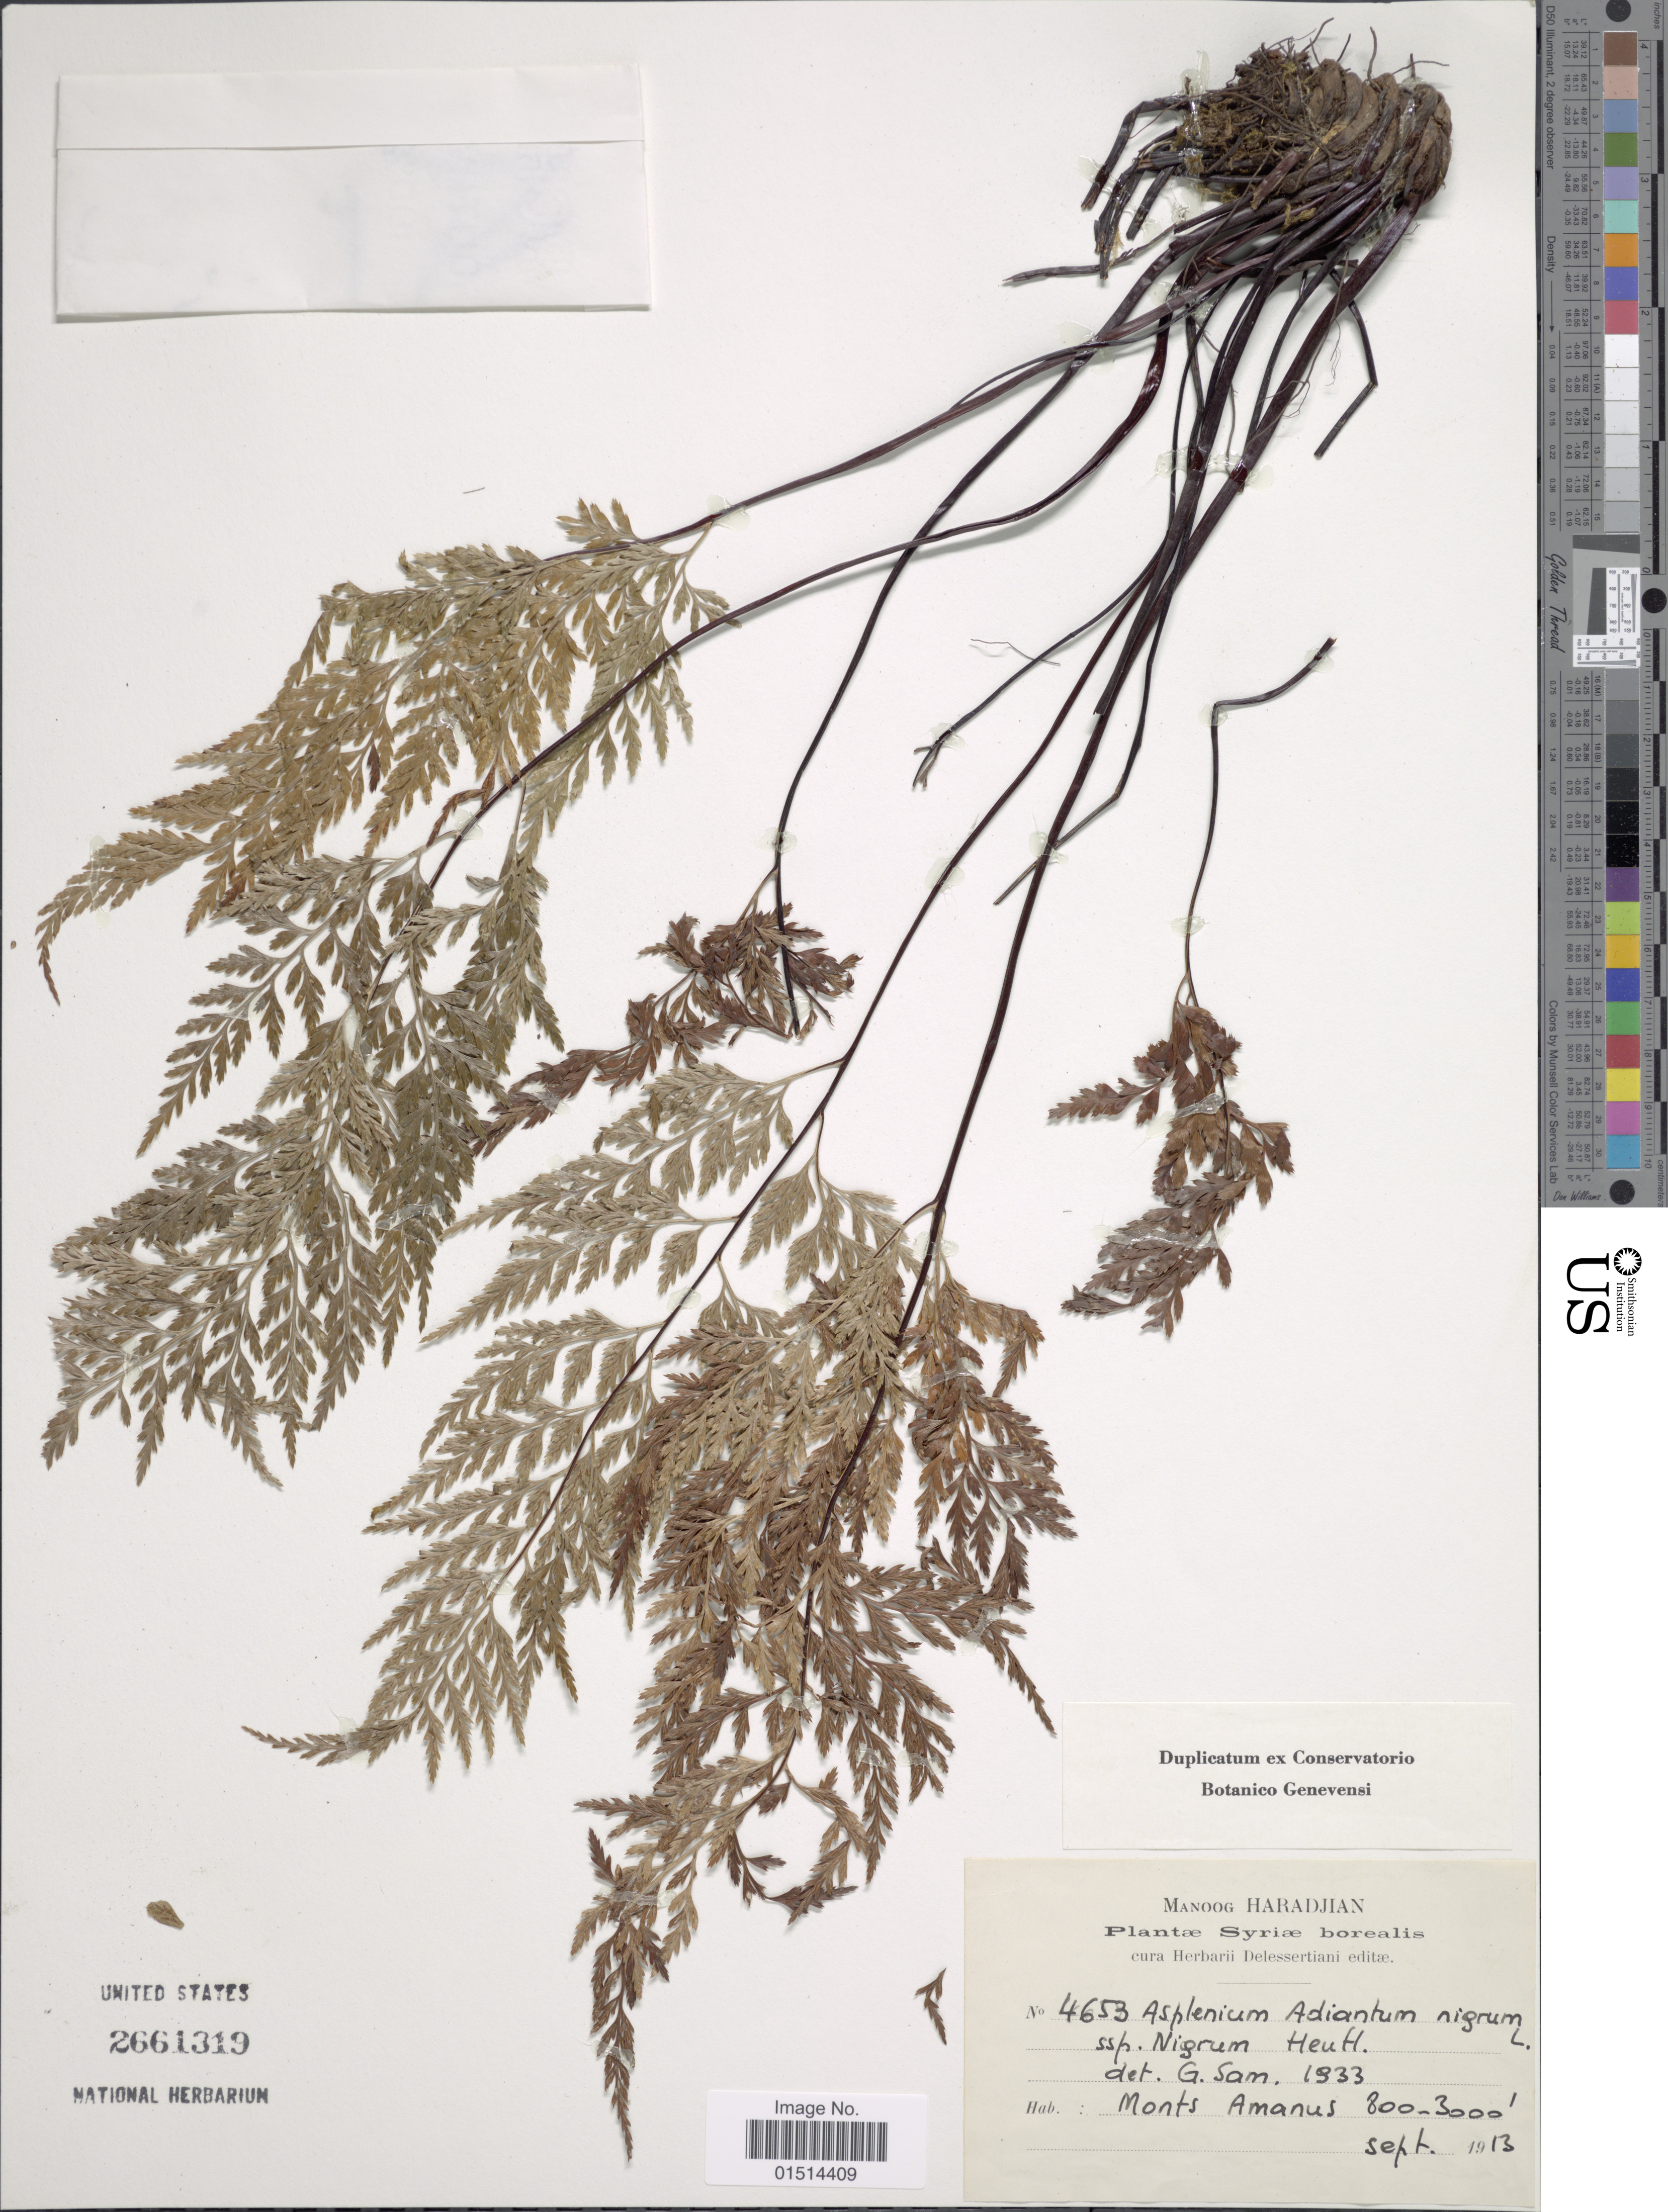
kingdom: Plantae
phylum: Tracheophyta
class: Polypodiopsida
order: Polypodiales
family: Aspleniaceae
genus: Asplenium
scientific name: Asplenium adiantum-nigrum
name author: L.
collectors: M. Haradjian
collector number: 4653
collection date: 1913-09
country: Syria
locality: Syriae borealis, Monts Amanus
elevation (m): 244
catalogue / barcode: US 2661319